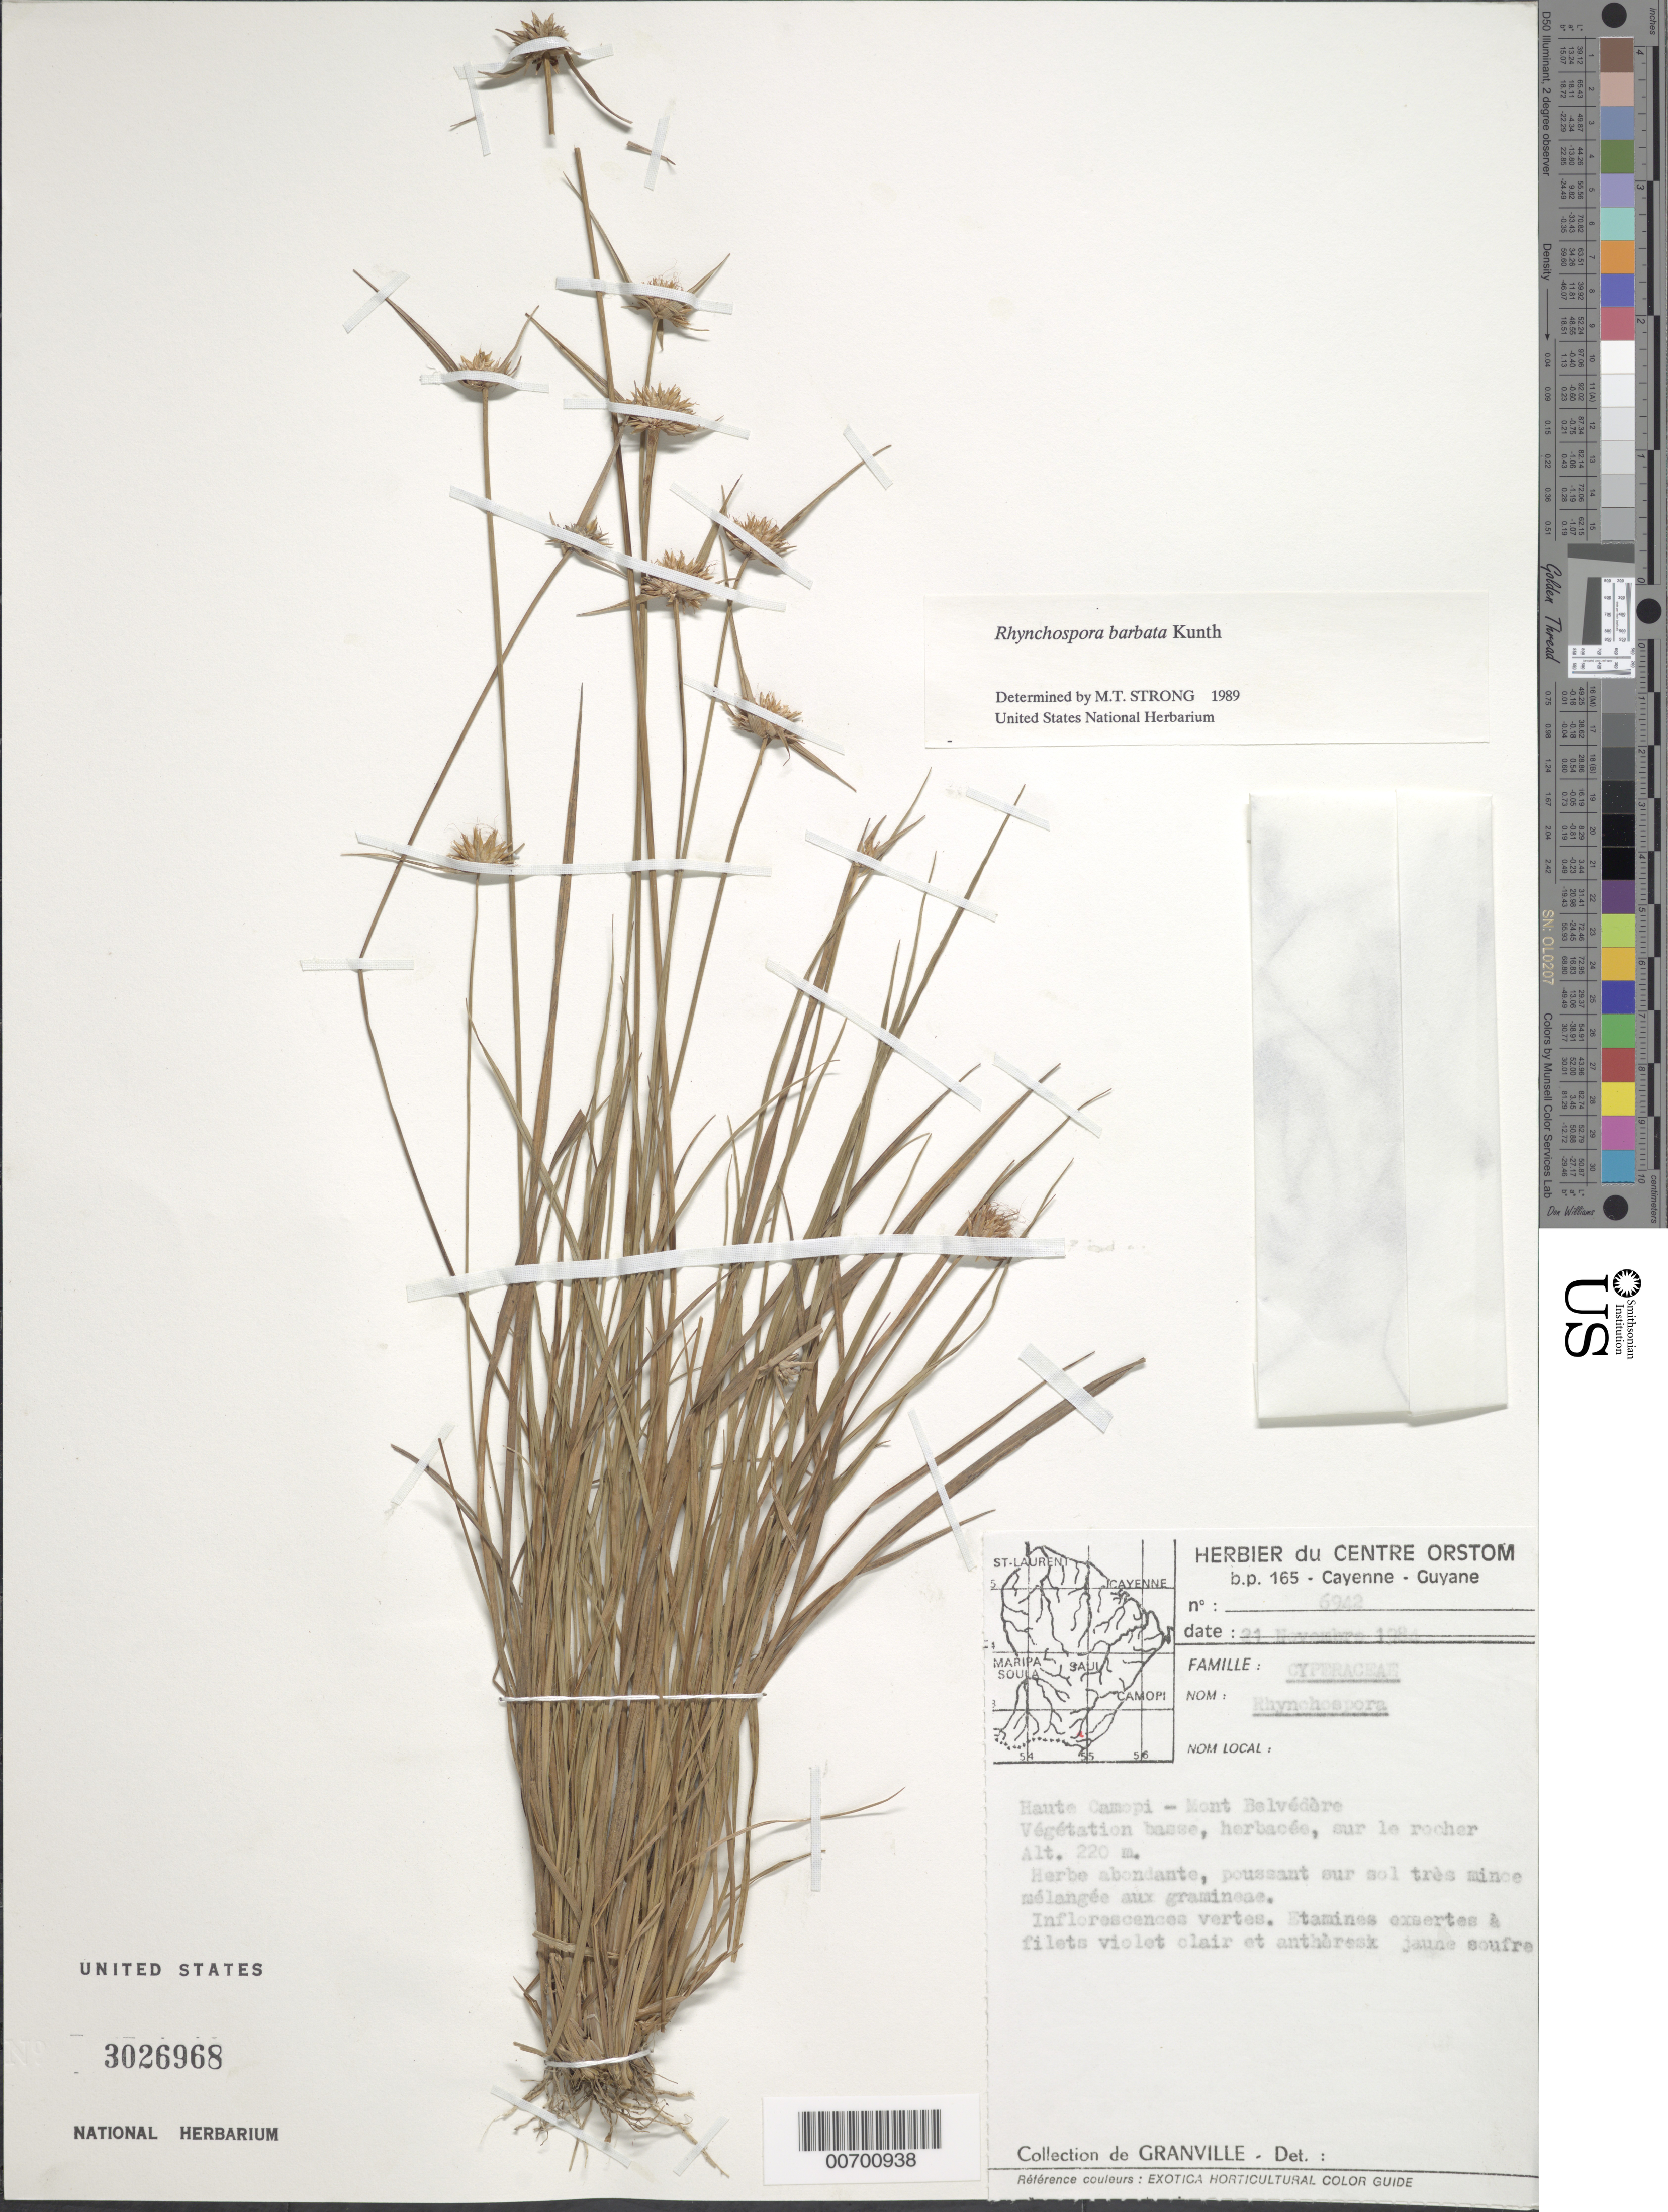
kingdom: Plantae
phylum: Tracheophyta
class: Liliopsida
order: Poales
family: Cyperaceae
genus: Rhynchospora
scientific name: Rhynchospora barbata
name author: (Vahl) Kunth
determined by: Alves, K.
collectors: J.-J. de Granville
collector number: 6942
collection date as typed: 21-Nov-84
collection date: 1984-11-21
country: French Guiana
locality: Mont Belvédère, haute Camopi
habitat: Vegetation basse, sur le rocher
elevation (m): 220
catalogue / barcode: US 3026968